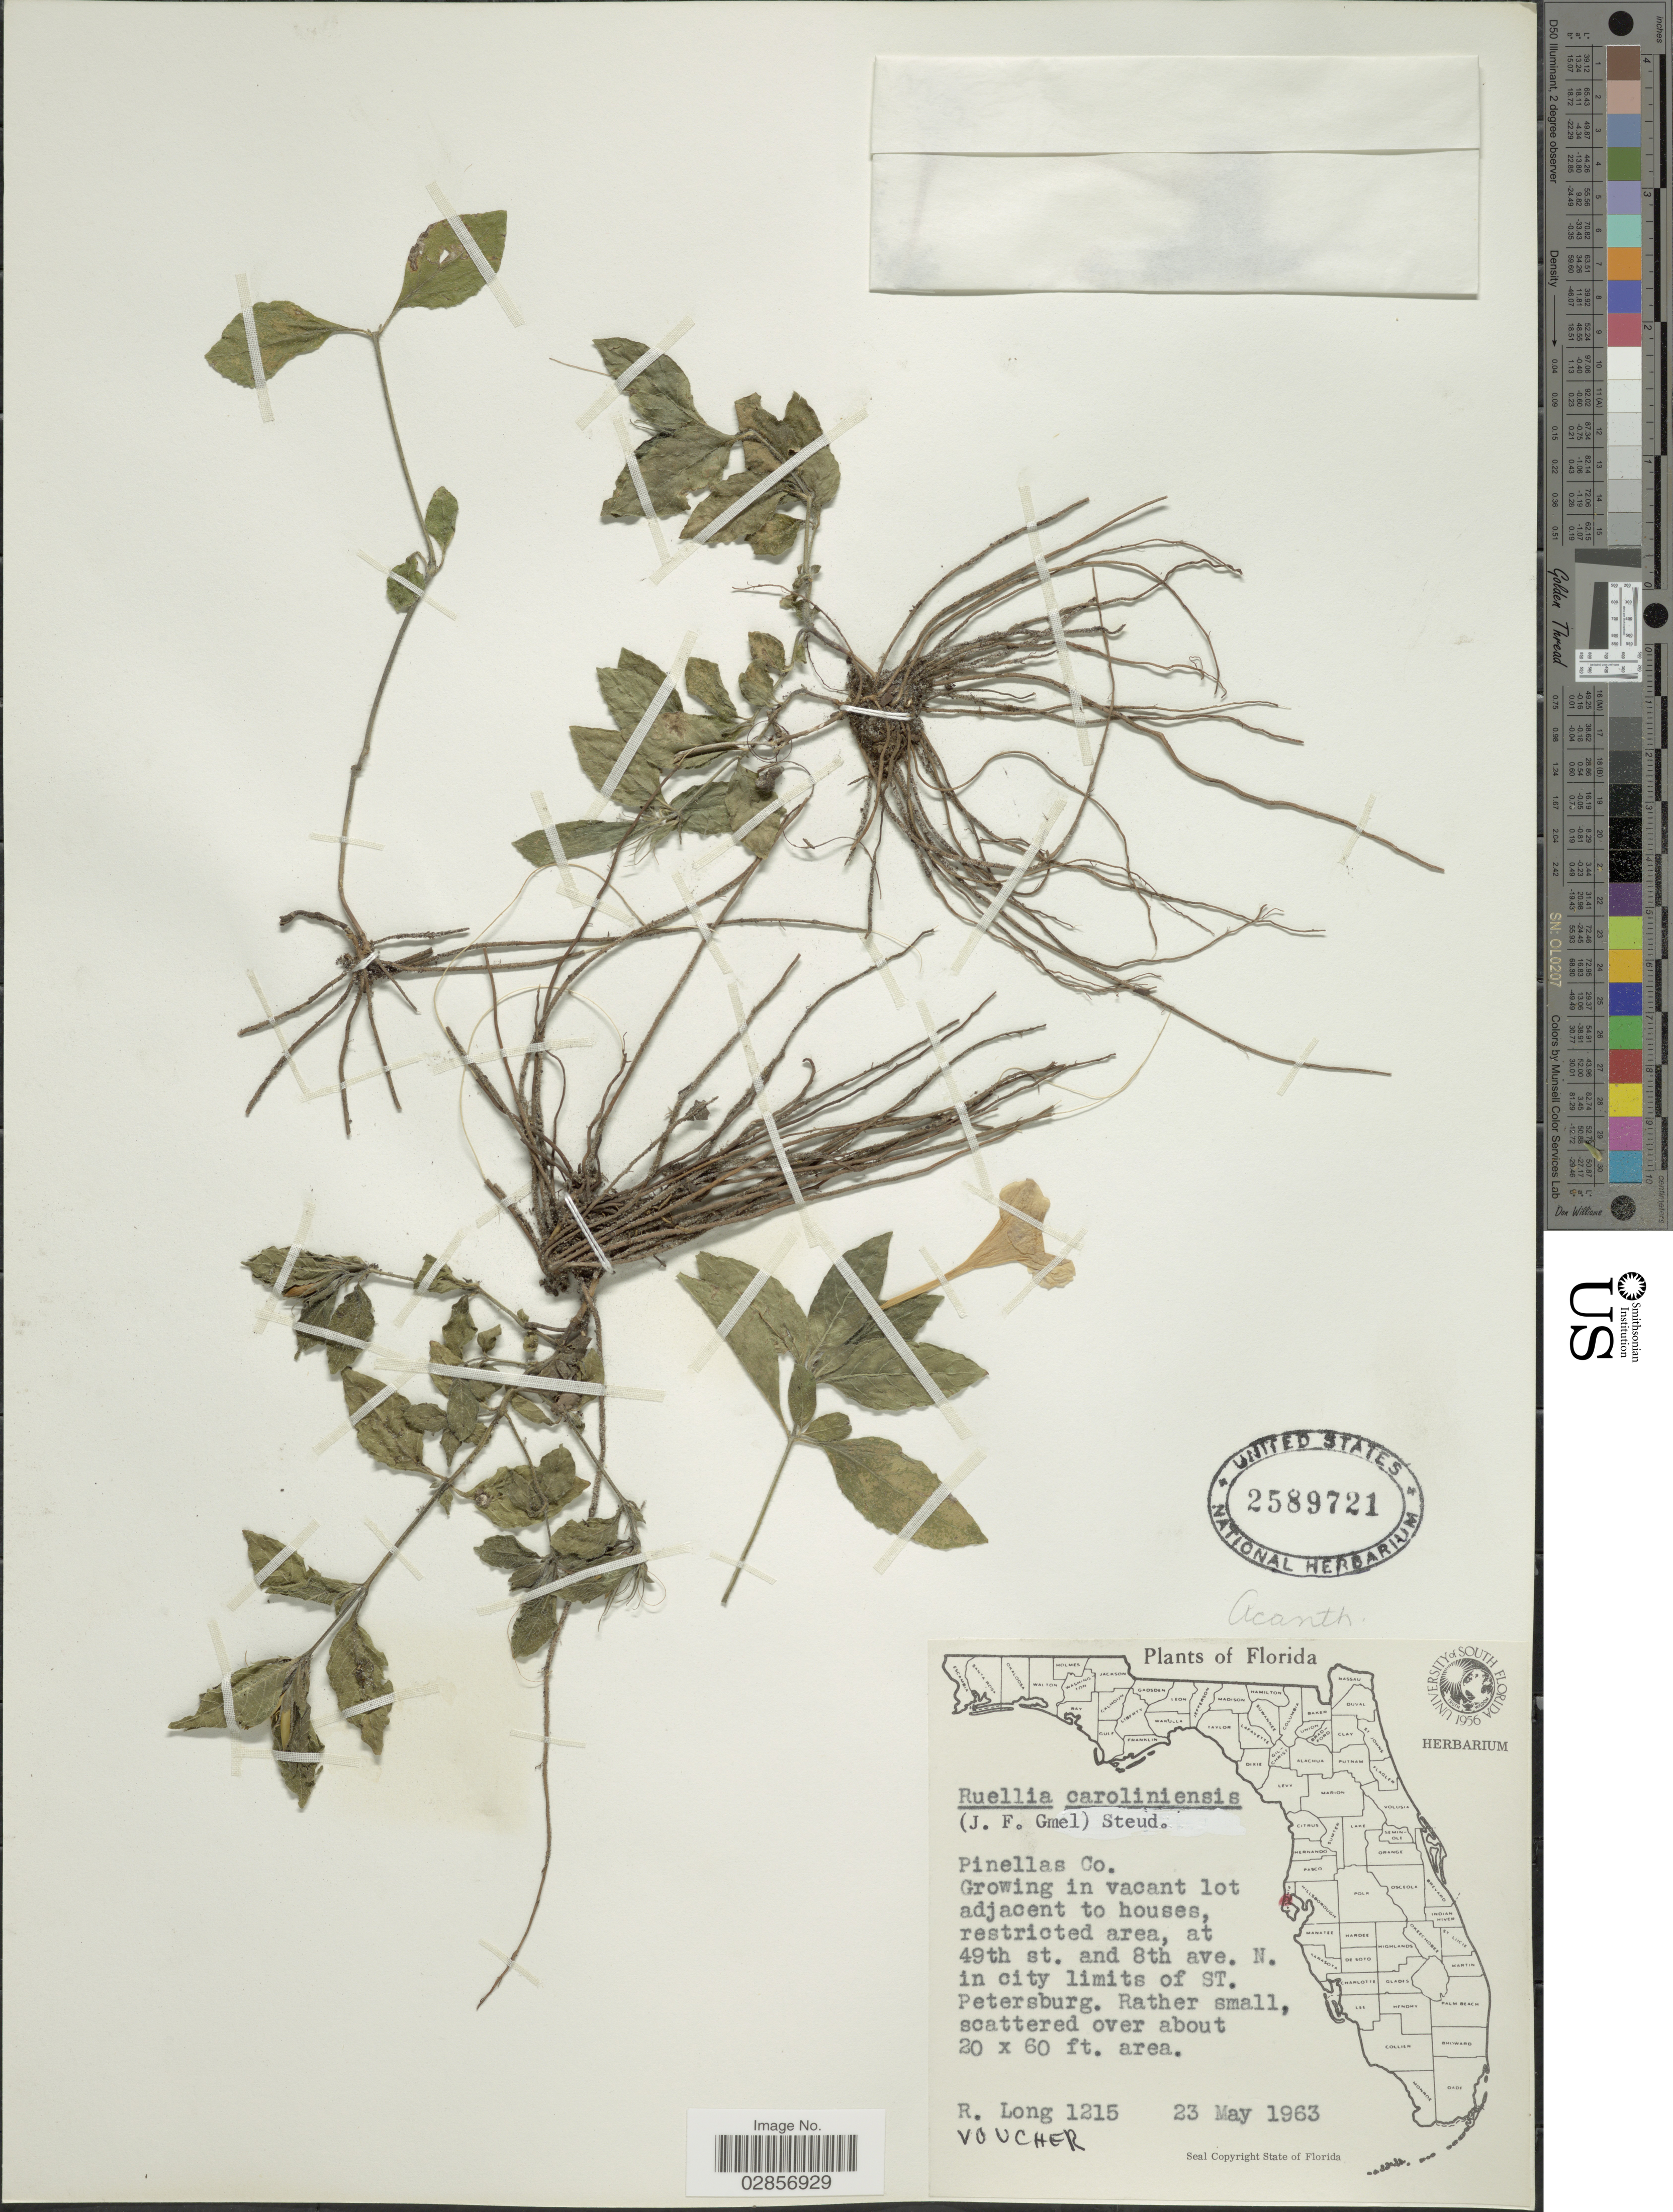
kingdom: Plantae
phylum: Tracheophyta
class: Magnoliopsida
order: Lamiales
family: Acanthaceae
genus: Ruellia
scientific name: Ruellia caroliniensis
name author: (J.F. Gmel.) Steud.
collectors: R. Long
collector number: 1215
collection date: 1963-05-23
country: United States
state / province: Florida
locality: Pinellas Co. At 49th st. and 8th ave. N. in city limits of ST. Petersburg.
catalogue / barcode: US 2589721